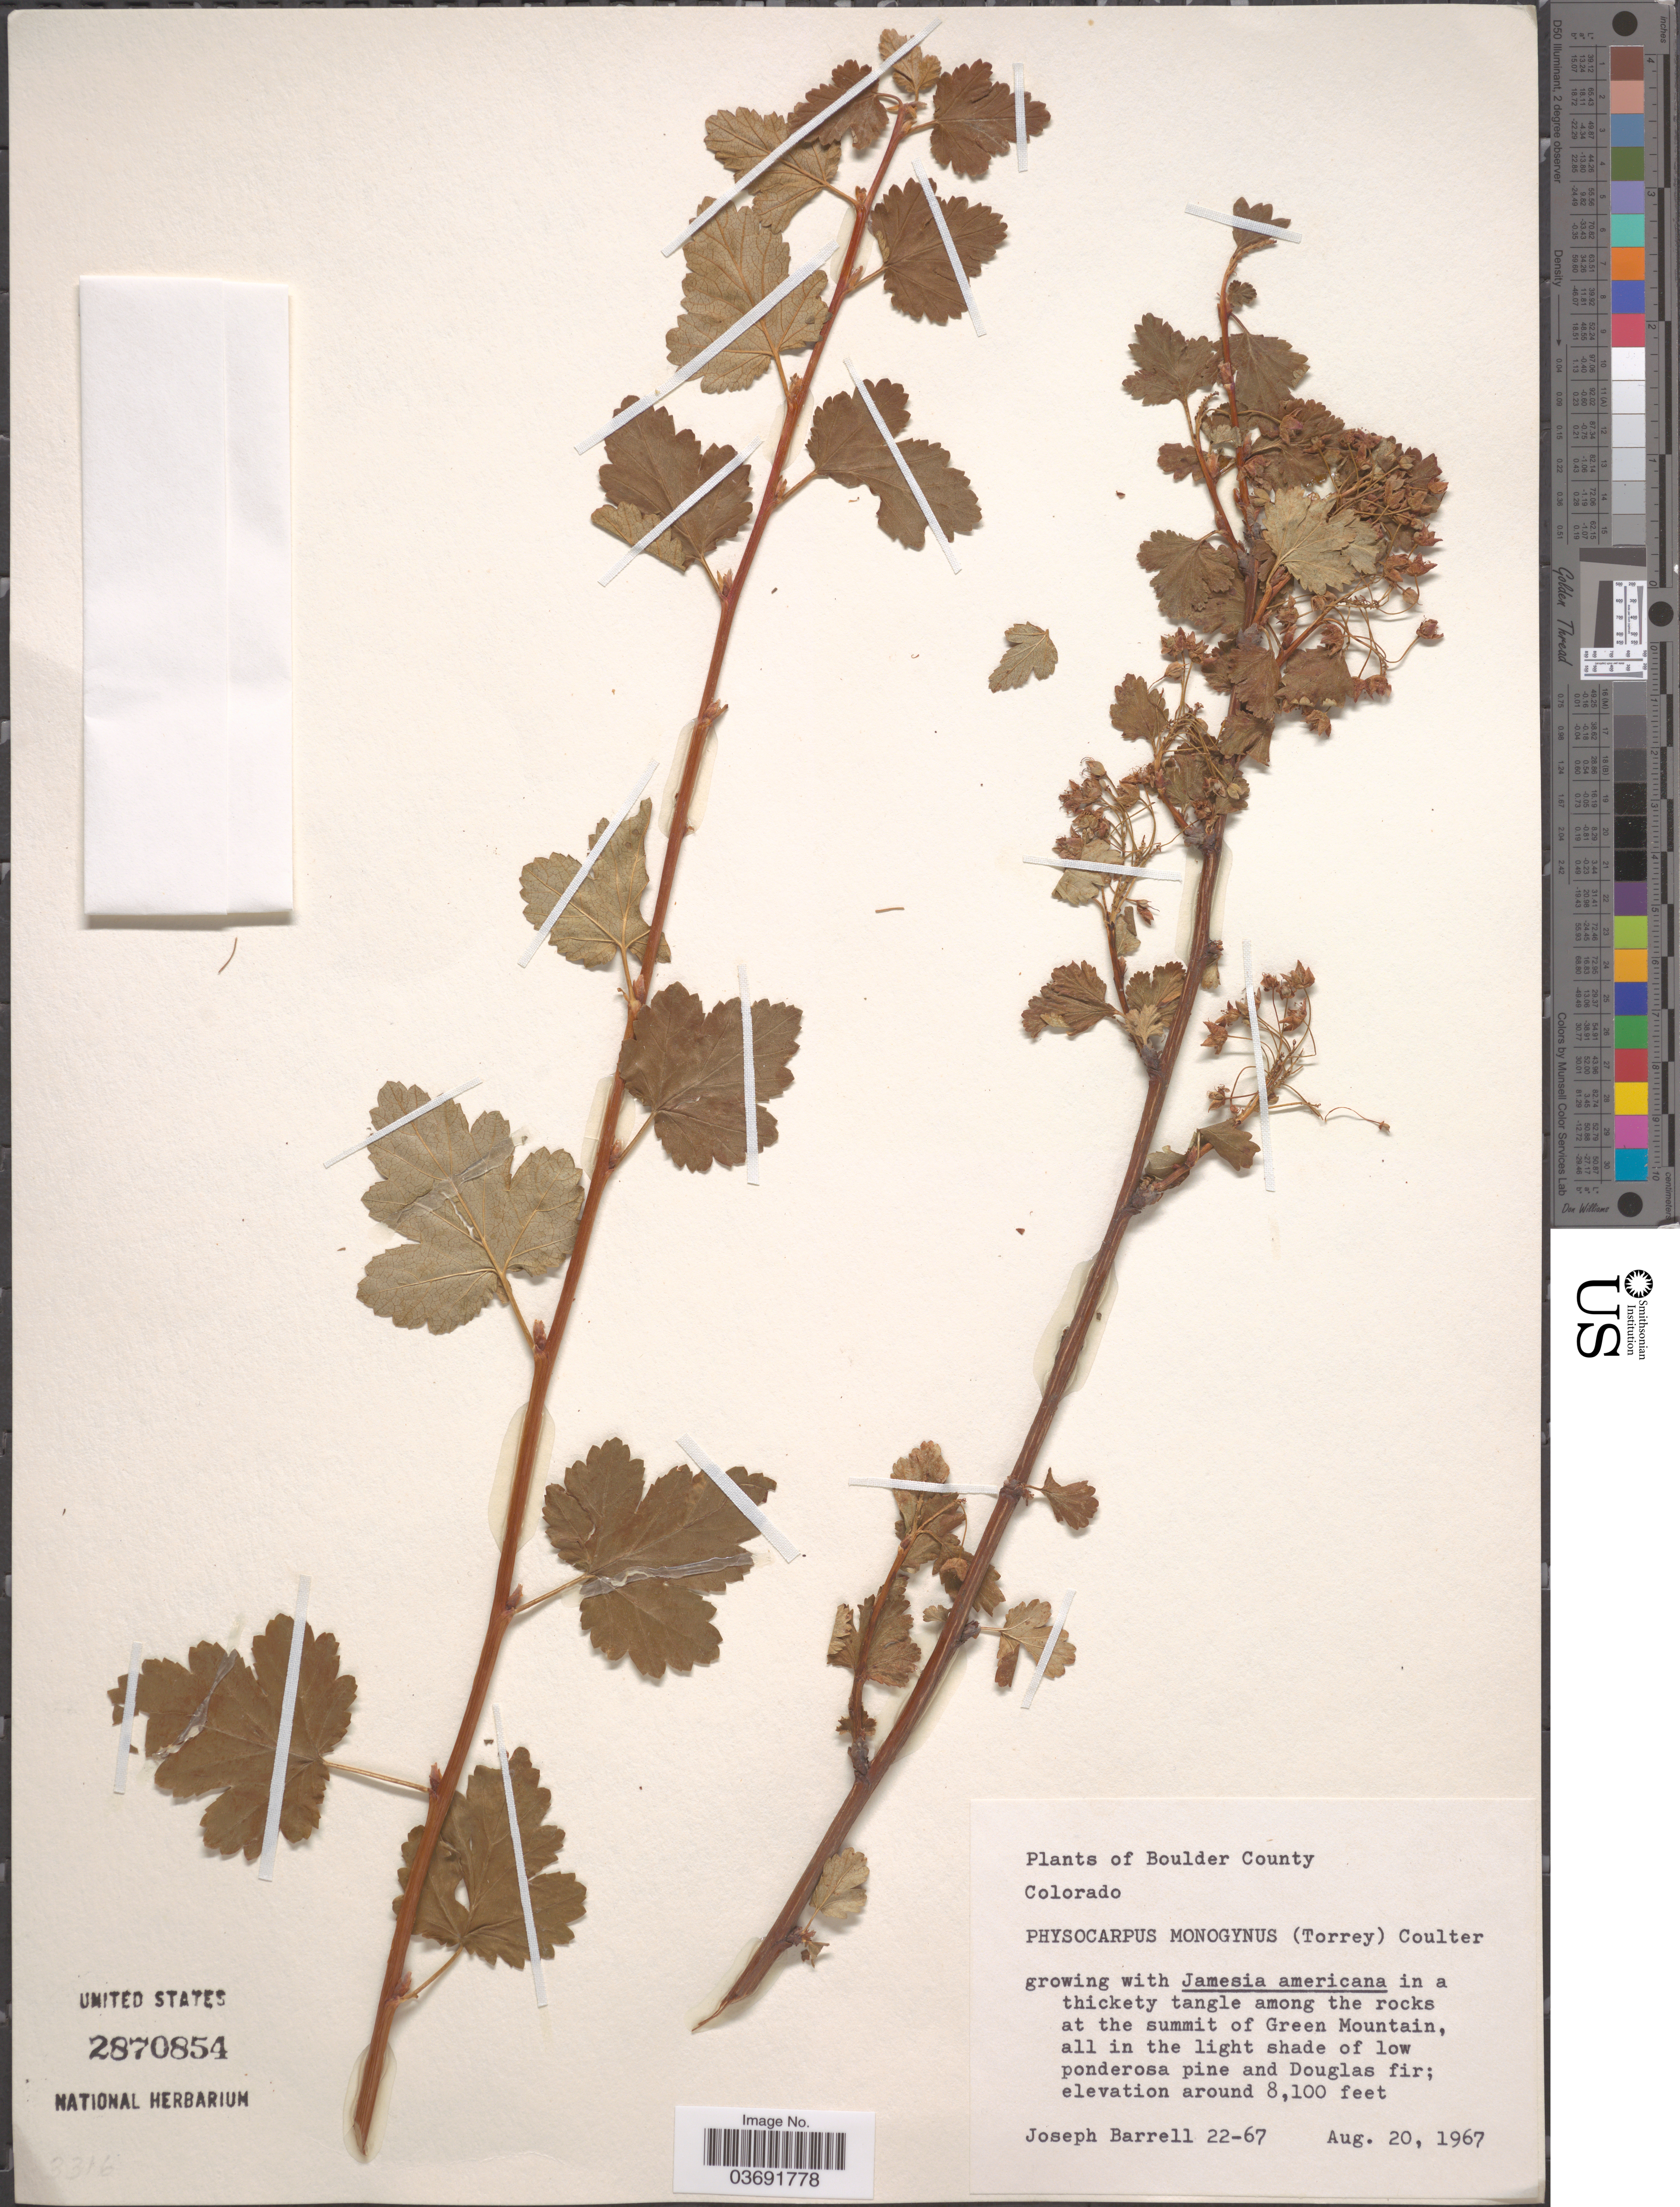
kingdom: Plantae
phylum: Tracheophyta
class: Magnoliopsida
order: Rosales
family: Rosaceae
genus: Physocarpus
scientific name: Physocarpus monogynus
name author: (Torr.) J.M. Coult.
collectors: J. Barrell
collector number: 22-67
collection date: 1967-08-20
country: United States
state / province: Colorado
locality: Boulder County. At the summit of Green Mountain.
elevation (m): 2469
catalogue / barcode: US 2870854